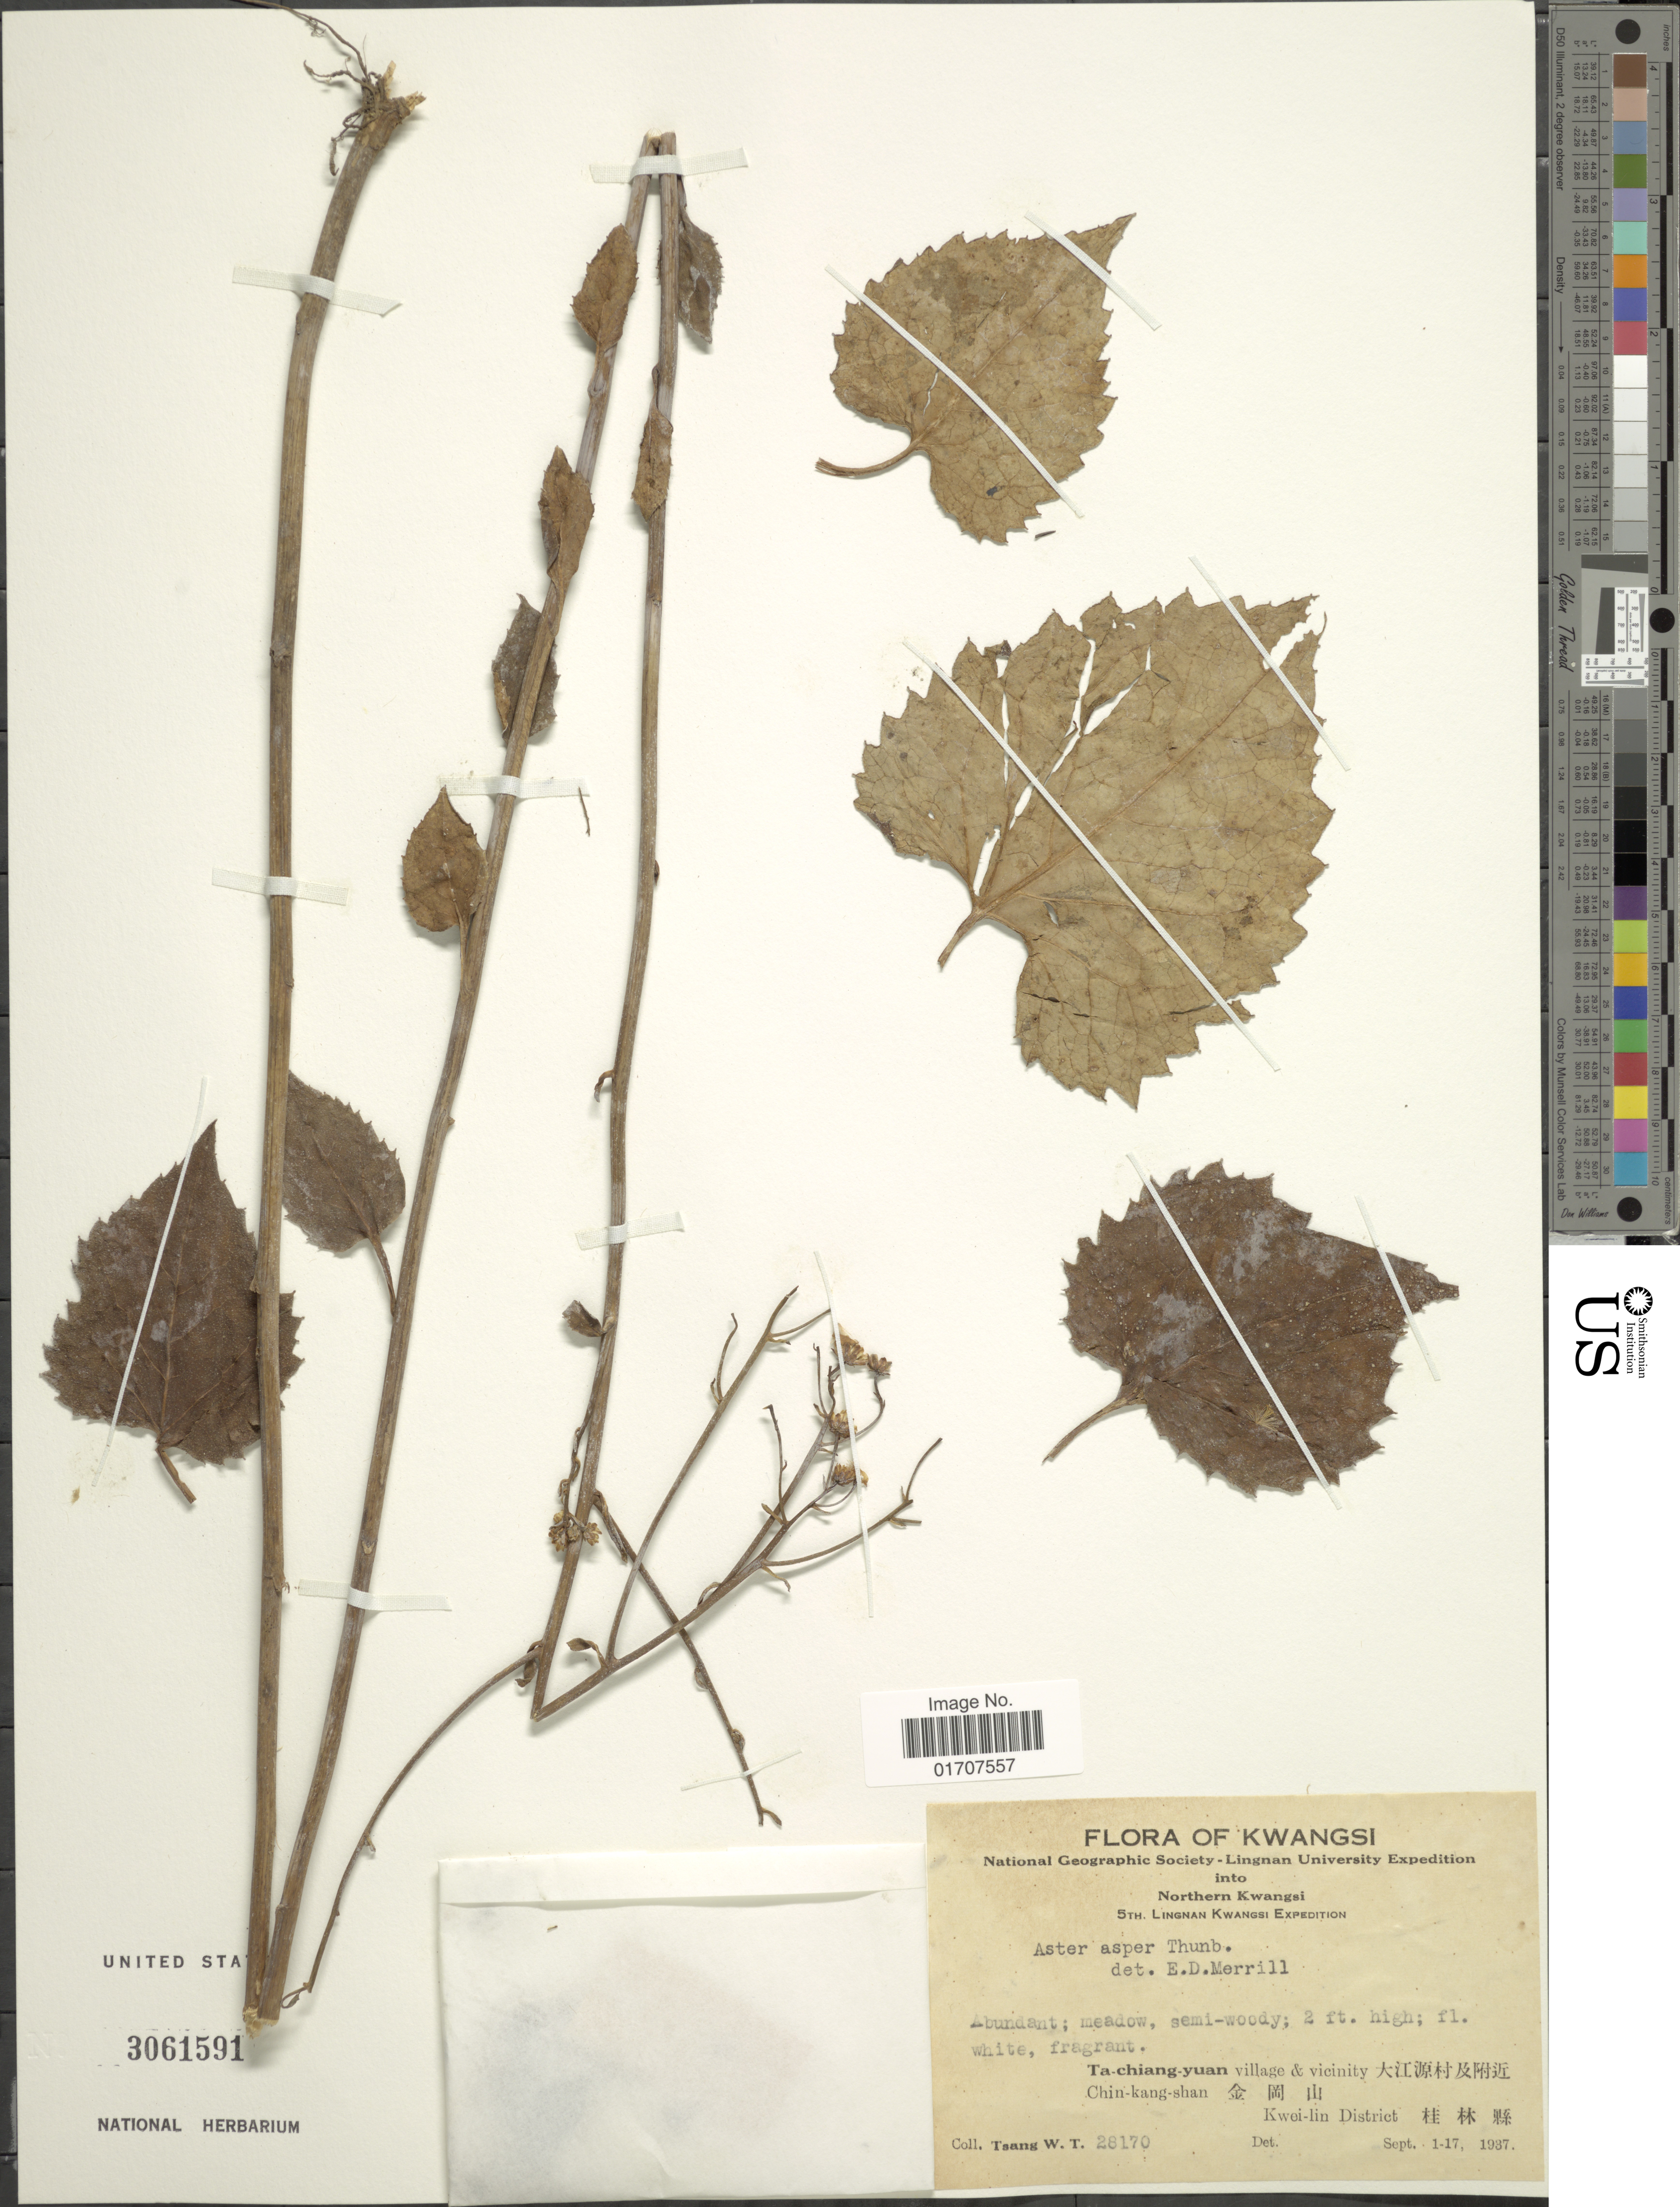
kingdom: Plantae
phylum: Tracheophyta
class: Magnoliopsida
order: Asterales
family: Asteraceae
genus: Doellingeria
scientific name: Doellingeria scaber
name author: (Thunb.) Nees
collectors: W. T. Tsang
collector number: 28170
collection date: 1937-09-01/1937-09-17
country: China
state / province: Guangxi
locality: Kwangsi, Northen Kwangsi, Ta-chiang-yuan village & vicinity, Chin-kan-shan, Kwei-lin District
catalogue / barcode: US 3061591